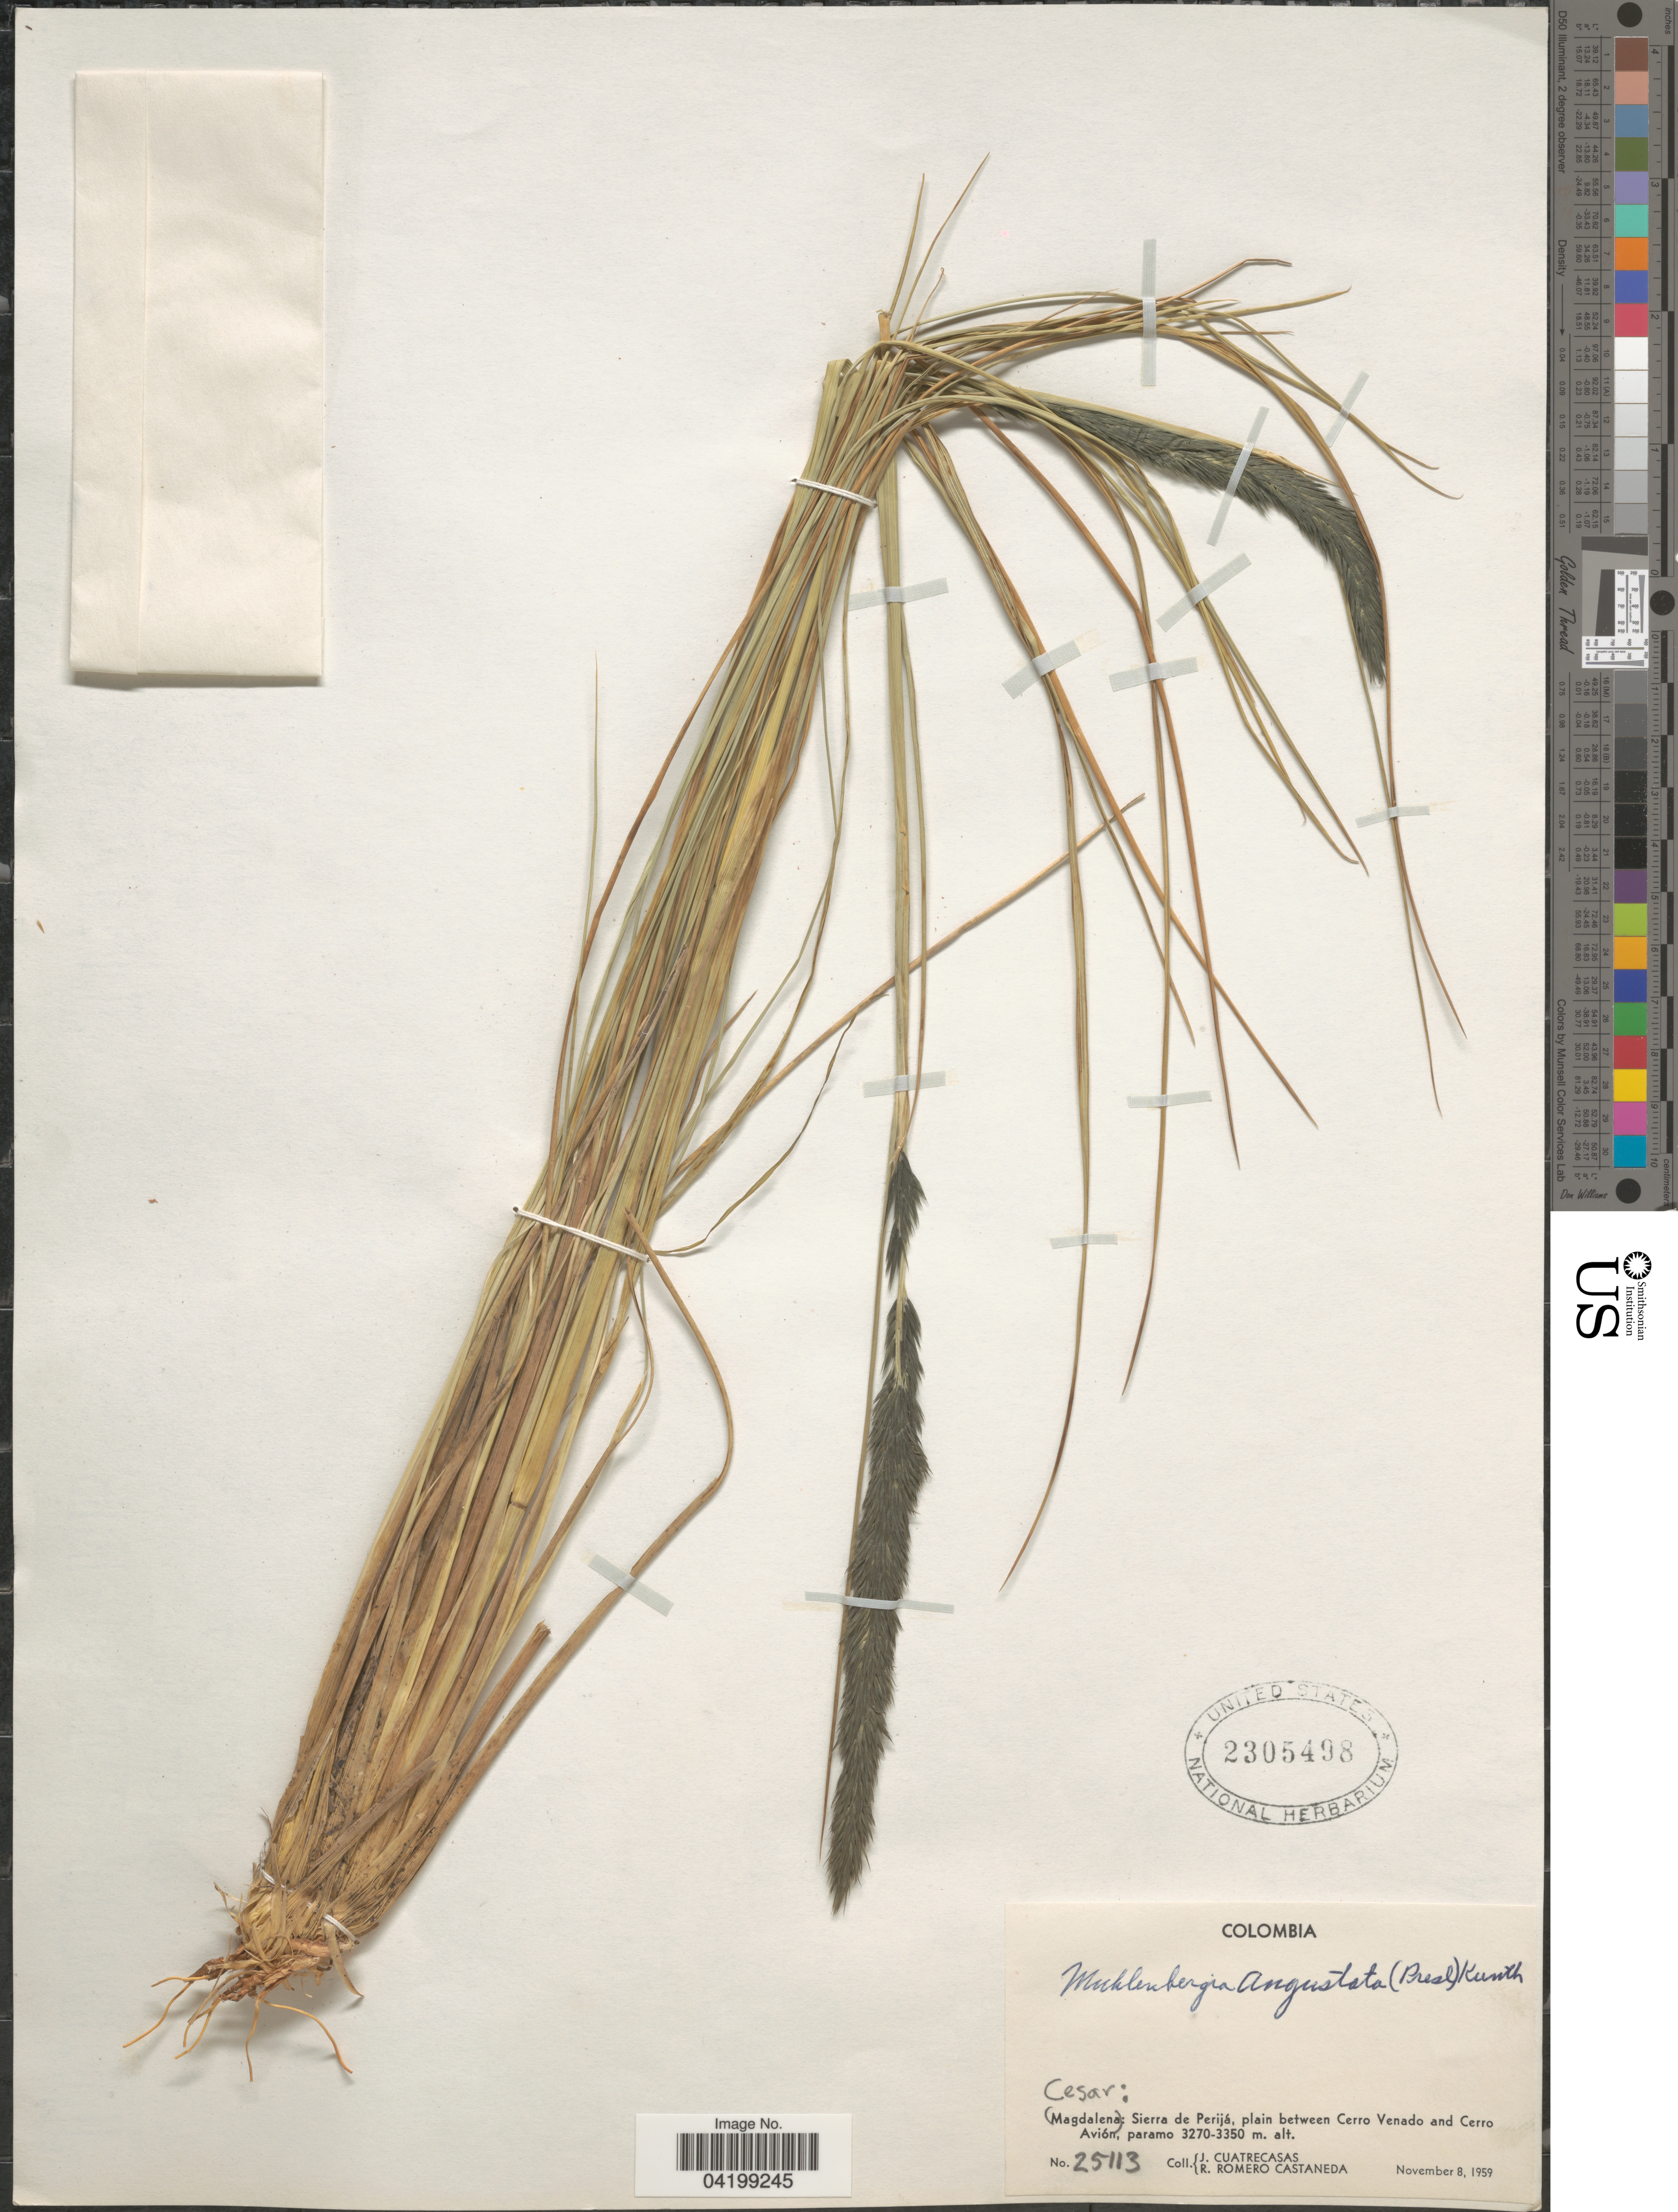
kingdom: Plantae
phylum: Tracheophyta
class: Liliopsida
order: Poales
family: Poaceae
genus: Muhlenbergia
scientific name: Muhlenbergia coerulea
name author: (Griseb.) Mez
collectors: J. Cuatrecasas & R. Romero Castañeda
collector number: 25113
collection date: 1959-11-08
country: Colombia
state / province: Cesar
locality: Sierra de Perijá, plain between Cerro Venado and Cerro Avión, paramo.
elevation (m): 3270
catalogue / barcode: US 2305498